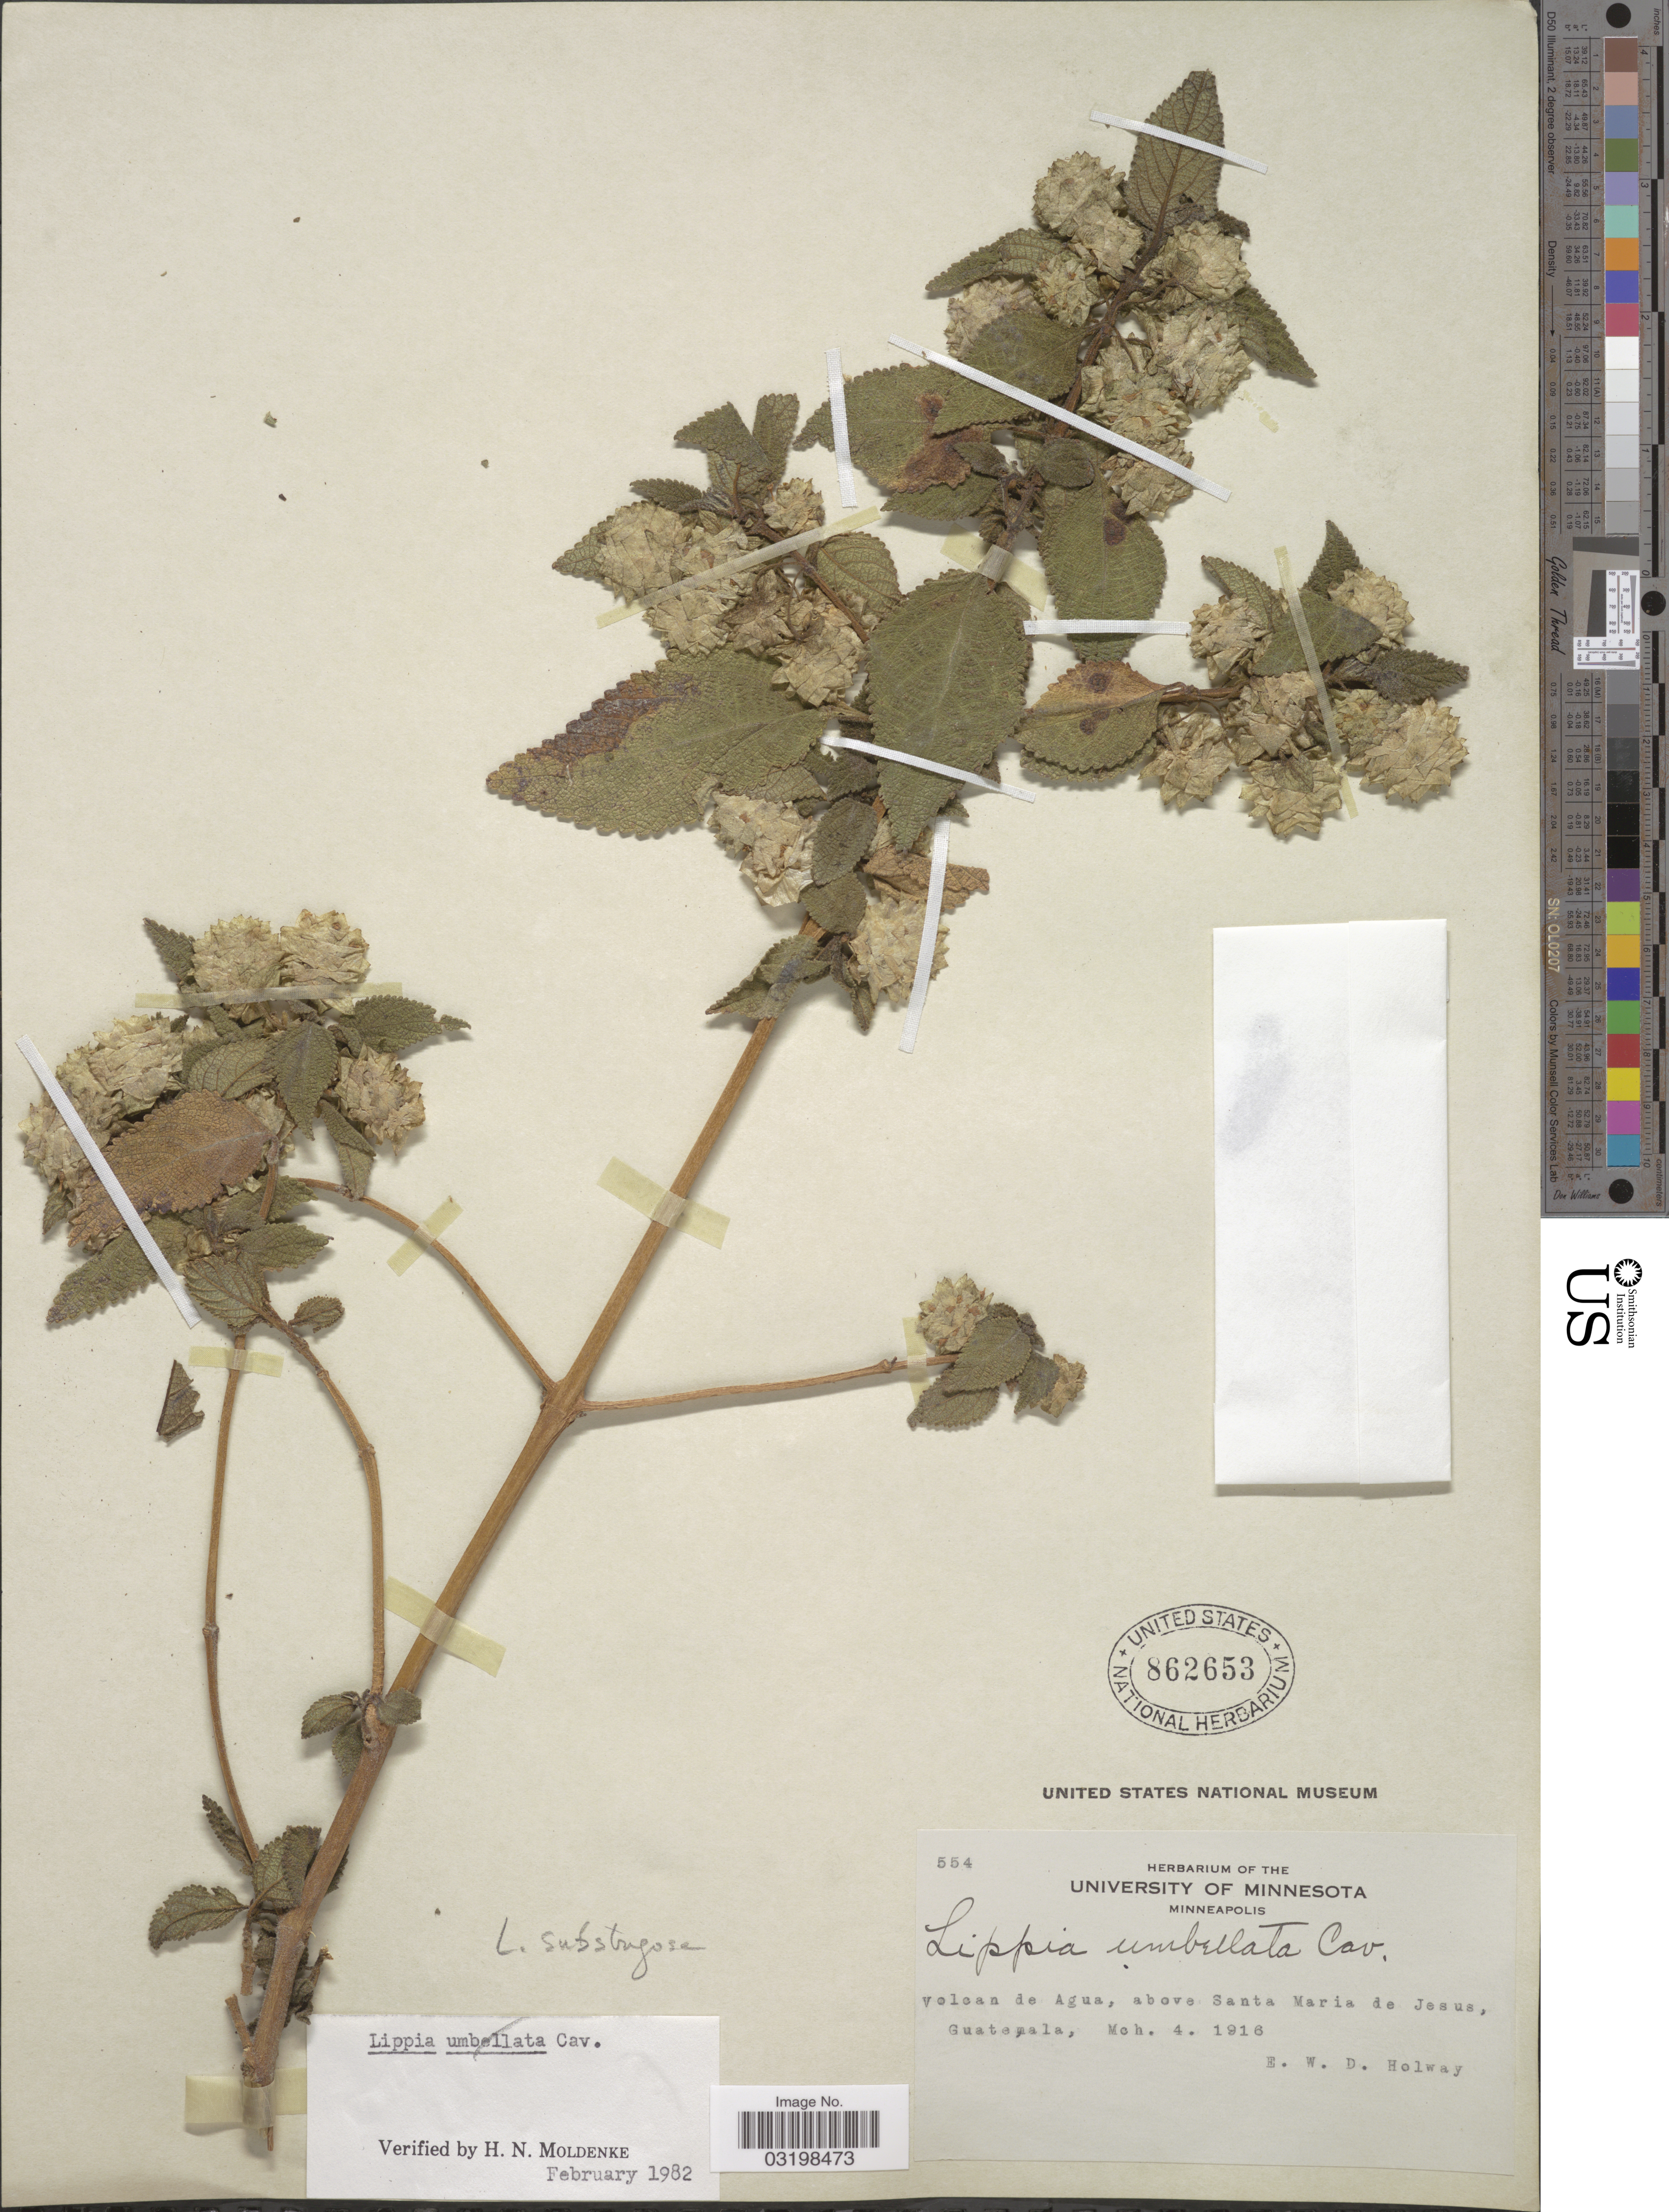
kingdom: Plantae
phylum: Tracheophyta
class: Magnoliopsida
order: Lamiales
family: Verbenaceae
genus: Lippia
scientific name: Lippia umbellata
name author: Cav.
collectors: E. W. D. Holway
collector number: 554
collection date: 1916-03-04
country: Guatemala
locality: Volcan de Agua, above Santa Maria de Jesus.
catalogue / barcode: US 8628653